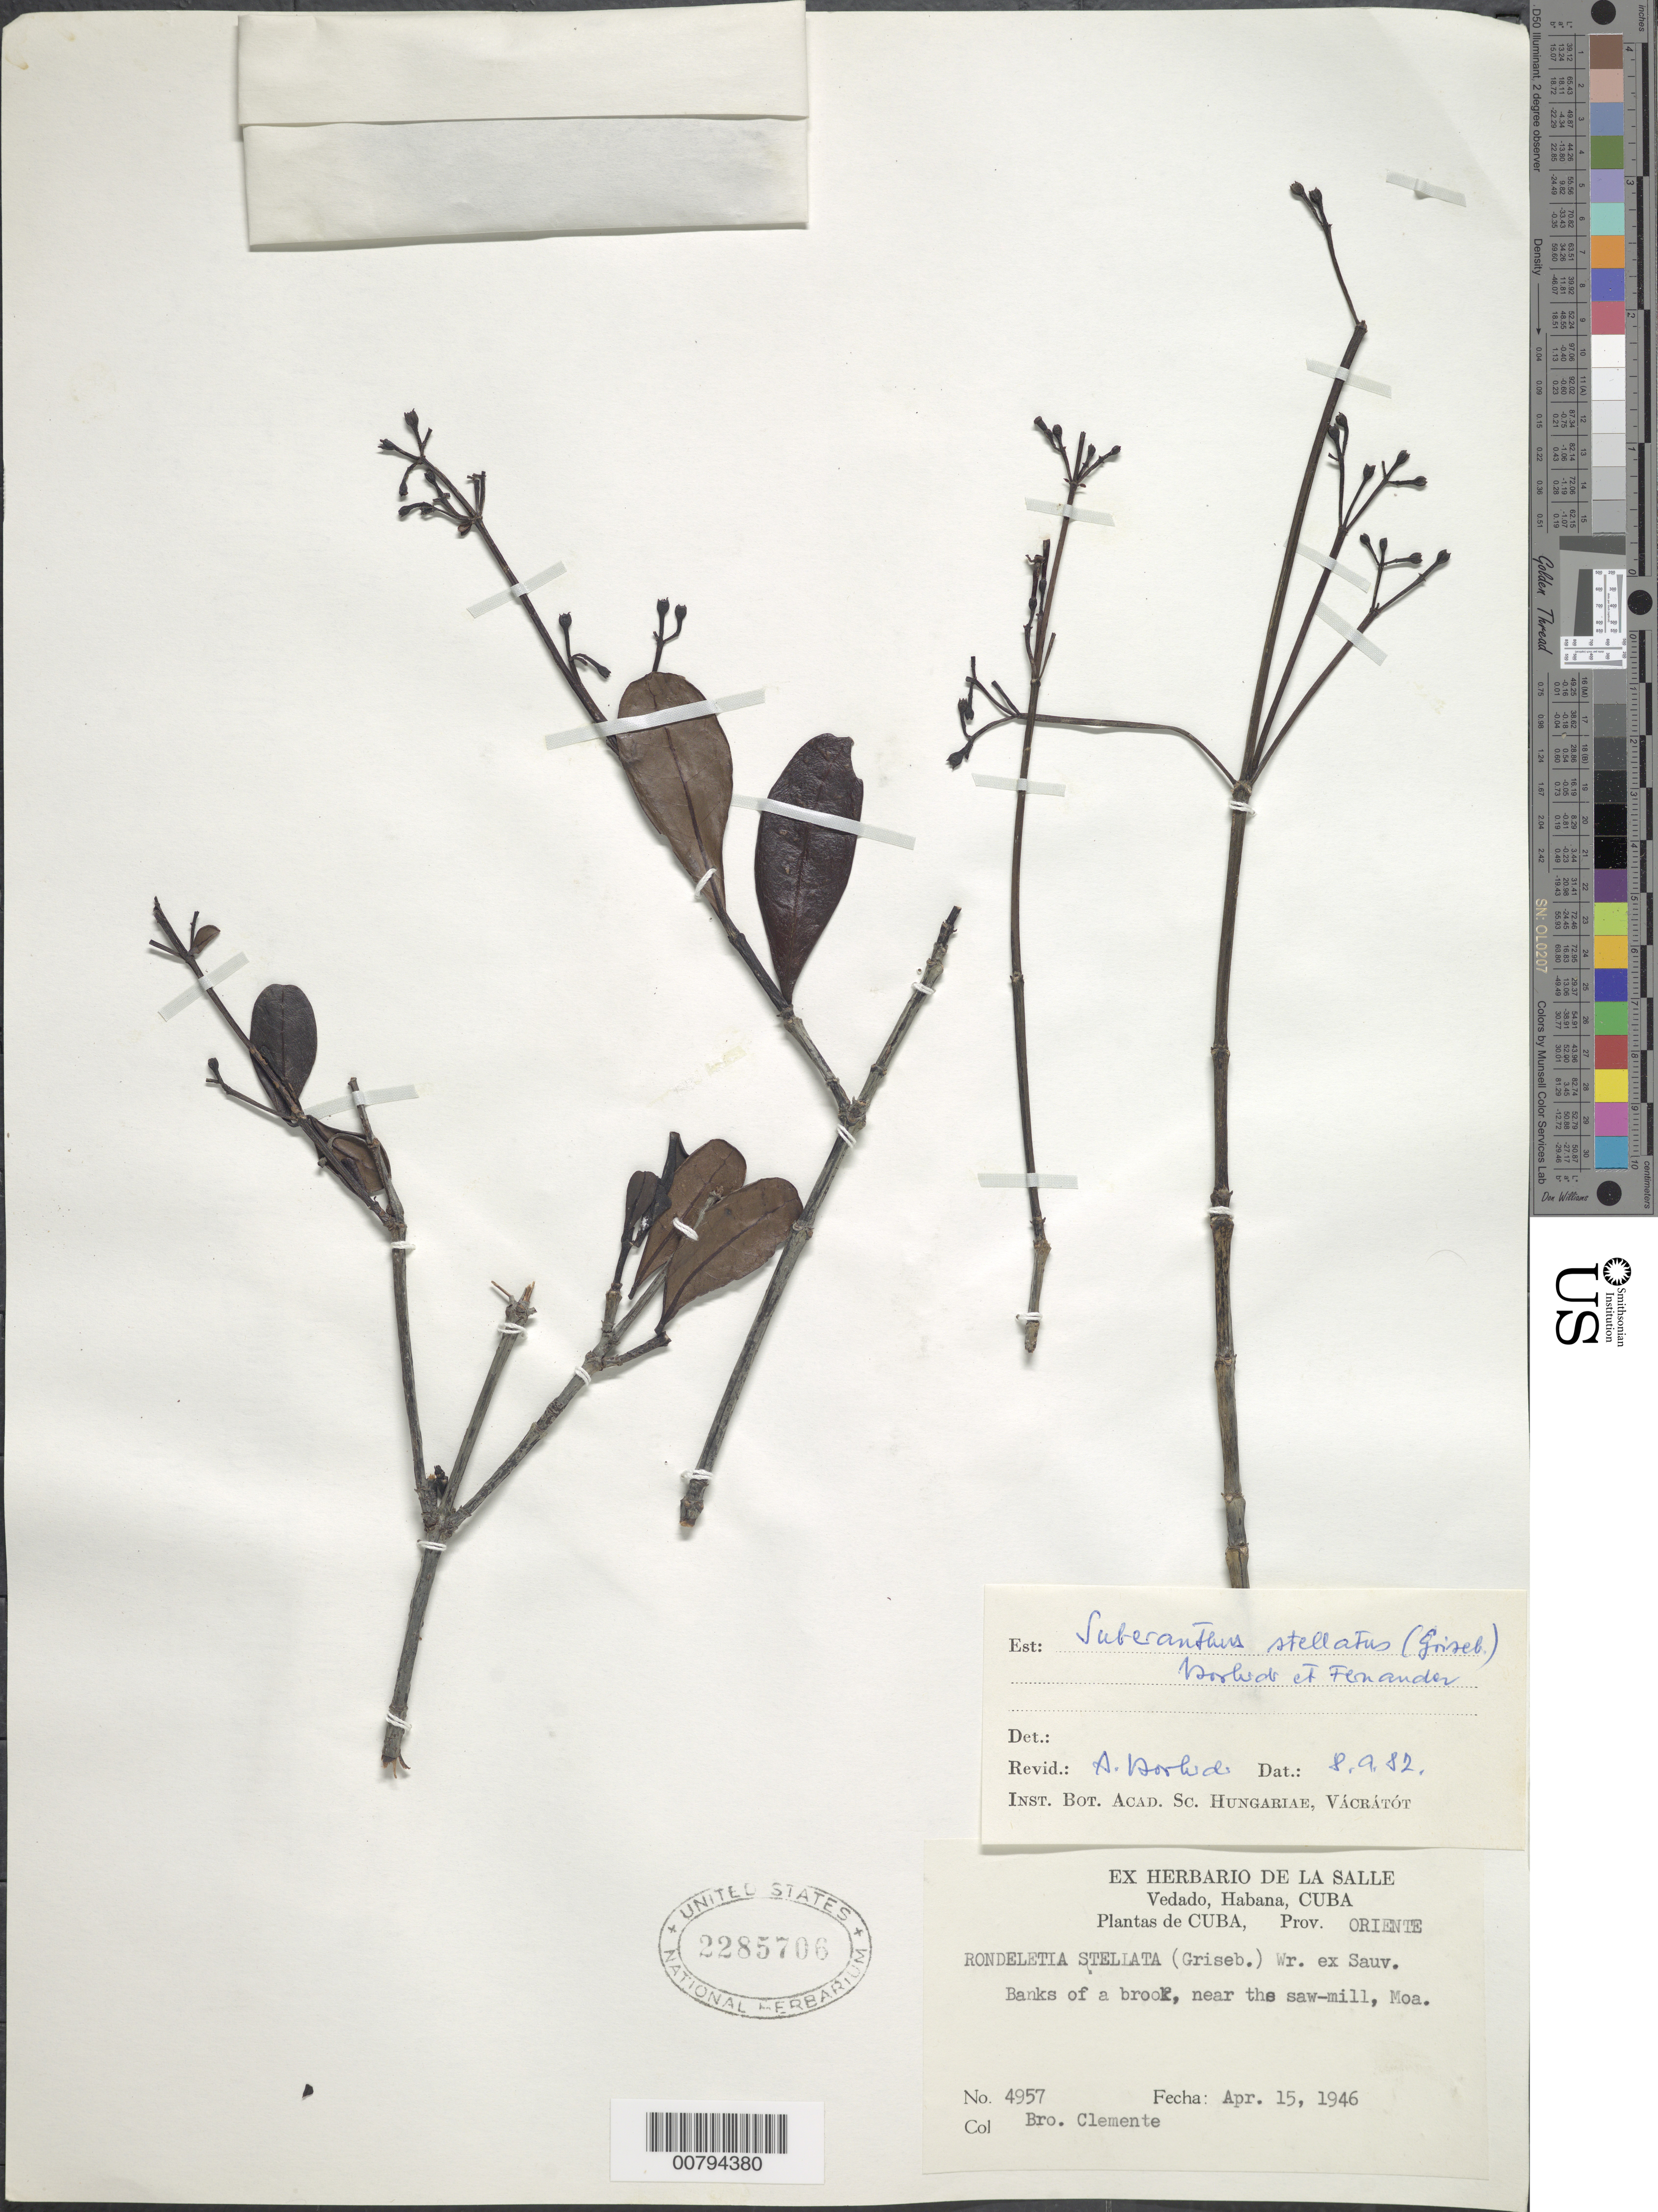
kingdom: Plantae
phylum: Tracheophyta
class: Magnoliopsida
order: Gentianales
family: Rubiaceae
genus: Suberanthus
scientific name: Suberanthus stellatus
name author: (Griseb.) Borhidi & Fernández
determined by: Borhidi, Attila L.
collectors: Bro. Clemente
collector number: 4957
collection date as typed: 15 Apr 1946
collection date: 1946-04-15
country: Cuba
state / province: Oriente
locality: By brook near the sawmill, Moa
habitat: Banks of brook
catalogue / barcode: US 2285706